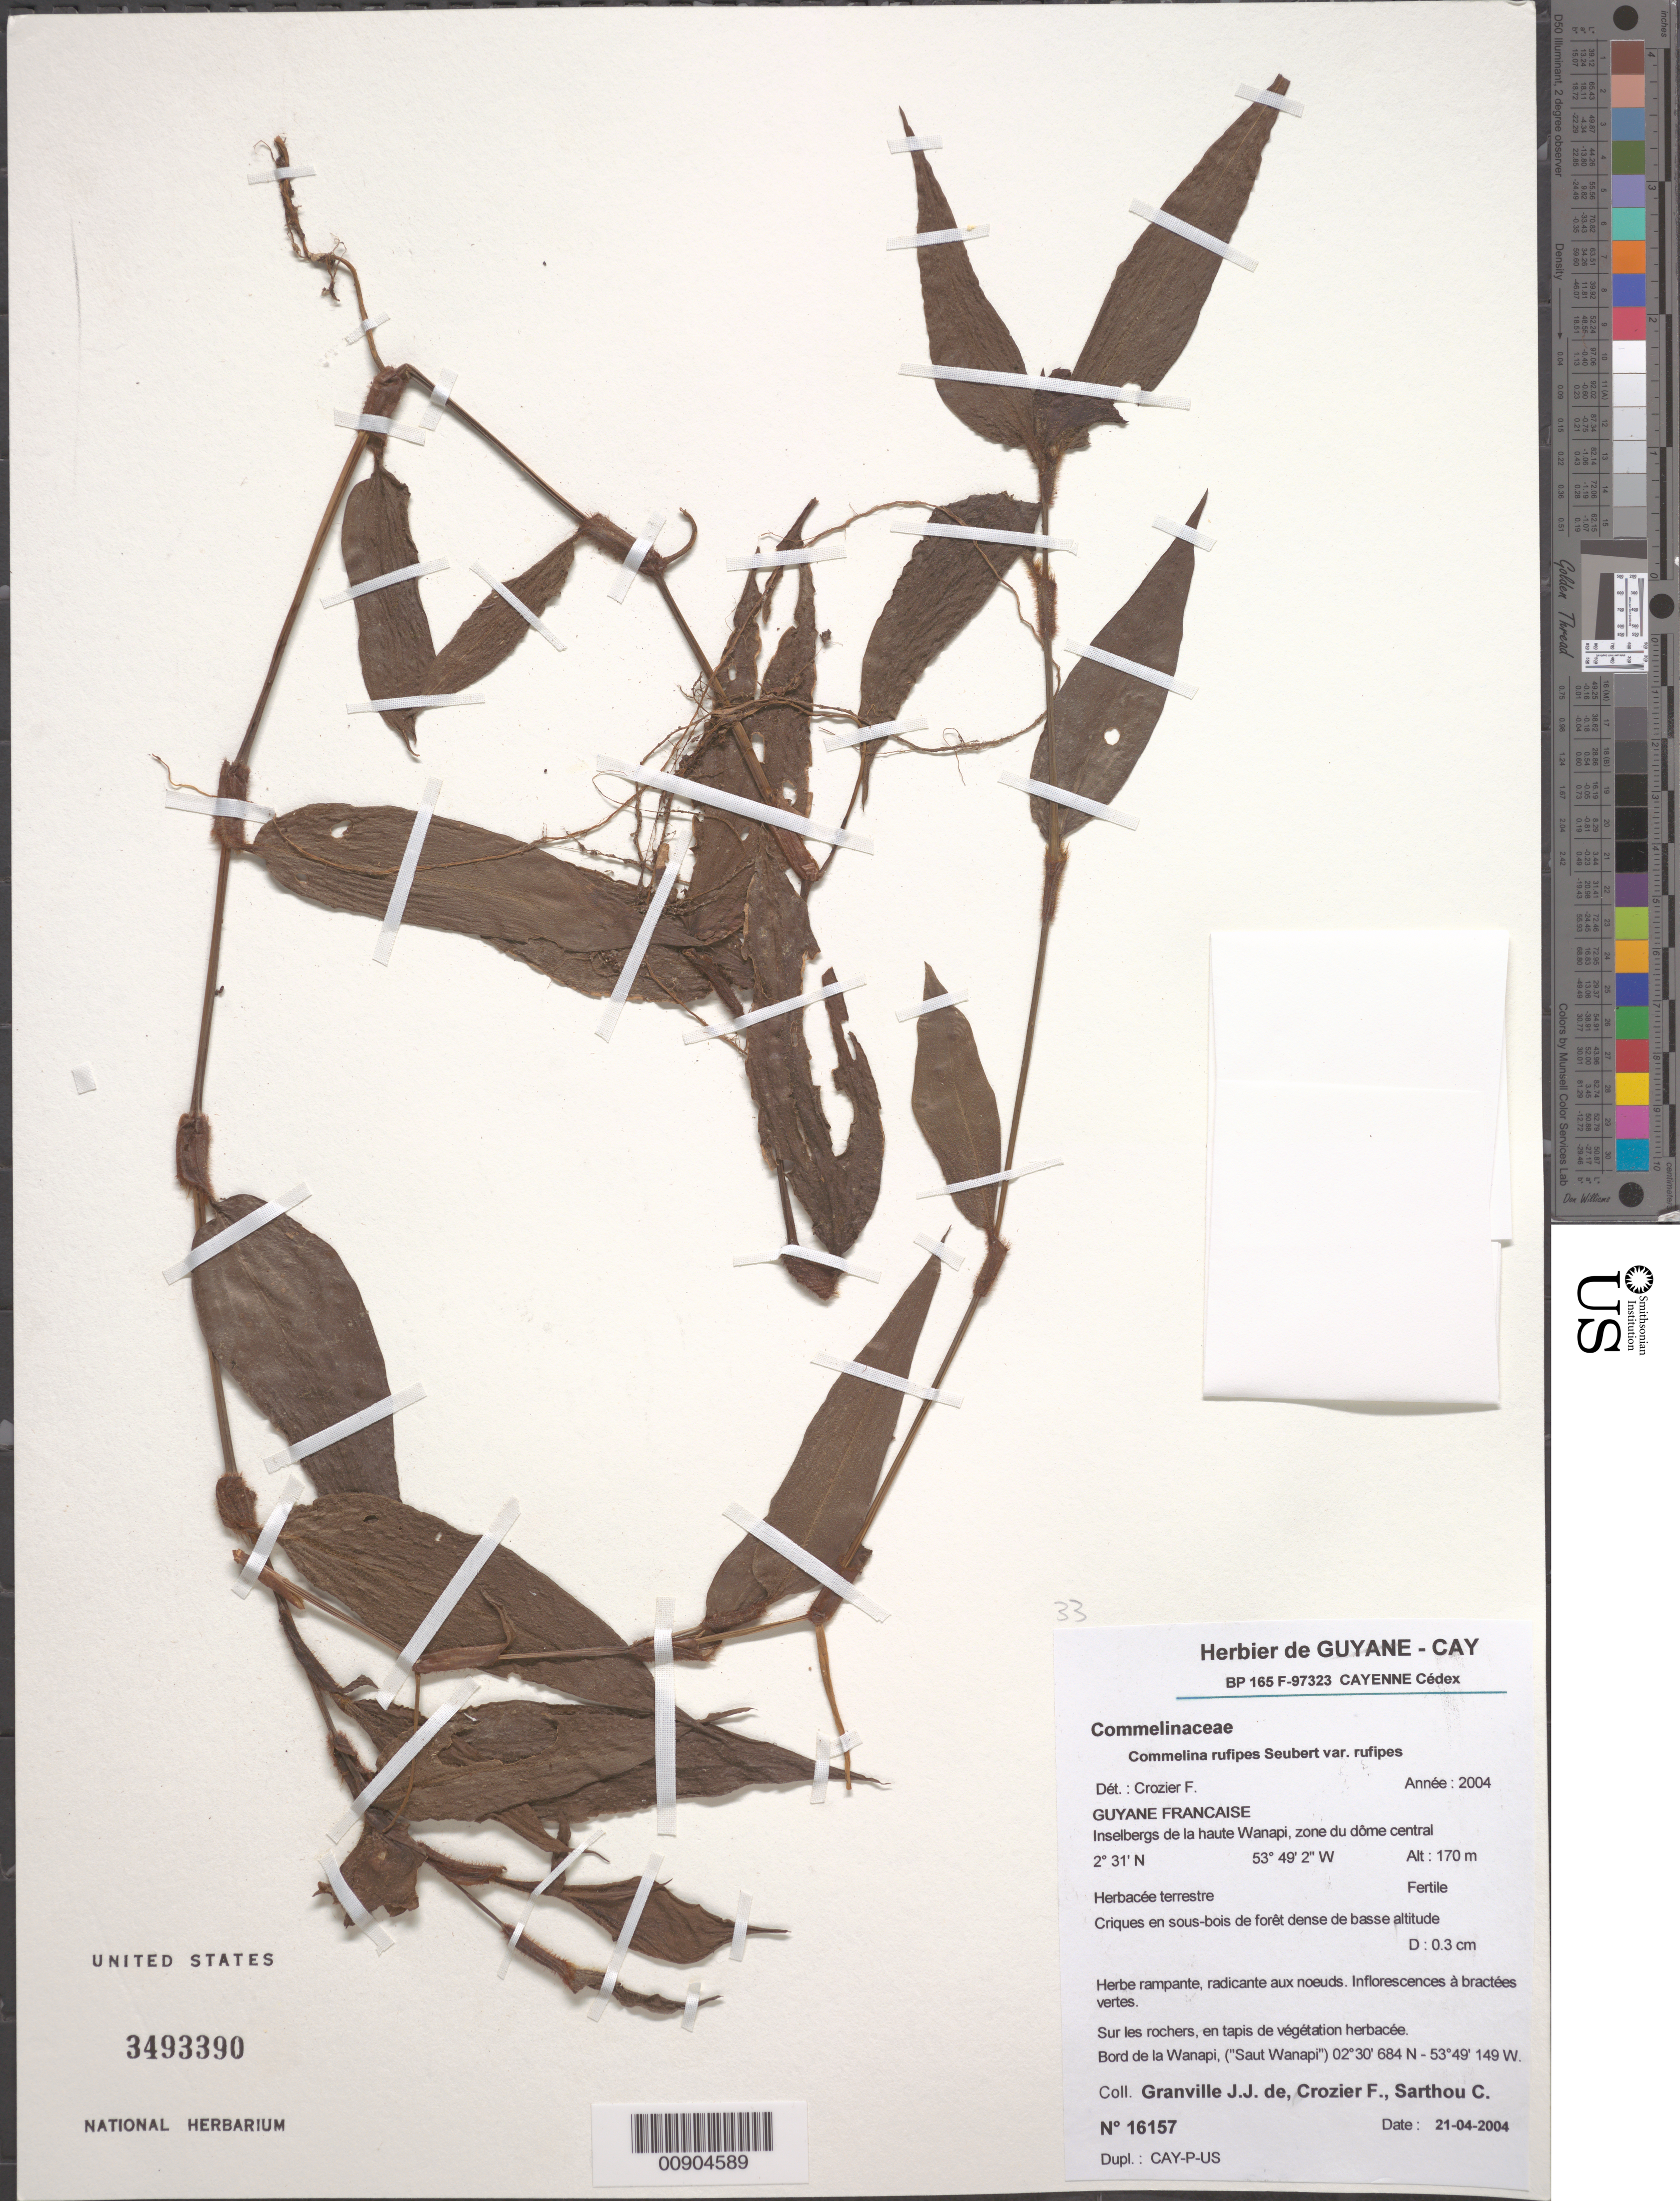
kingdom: Plantae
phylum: Tracheophyta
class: Liliopsida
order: Commelinales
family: Commelinaceae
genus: Commelina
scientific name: Commelina rufipes var. rufipes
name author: Seub.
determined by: Crozier, F.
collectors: J.-J. de Granville, F. Crozier & C. Sarthou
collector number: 16157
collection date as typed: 21-Apr-04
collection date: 2004-04-21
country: French Guiana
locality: Inselbergs de la haute Wanapi, bord de Wanapi ("Saut Wanapi")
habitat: Criques en sous bois de forêt dense de basse altitude; sur les rochers, en tapis de végétation herbacée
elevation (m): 170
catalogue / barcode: US 3493390